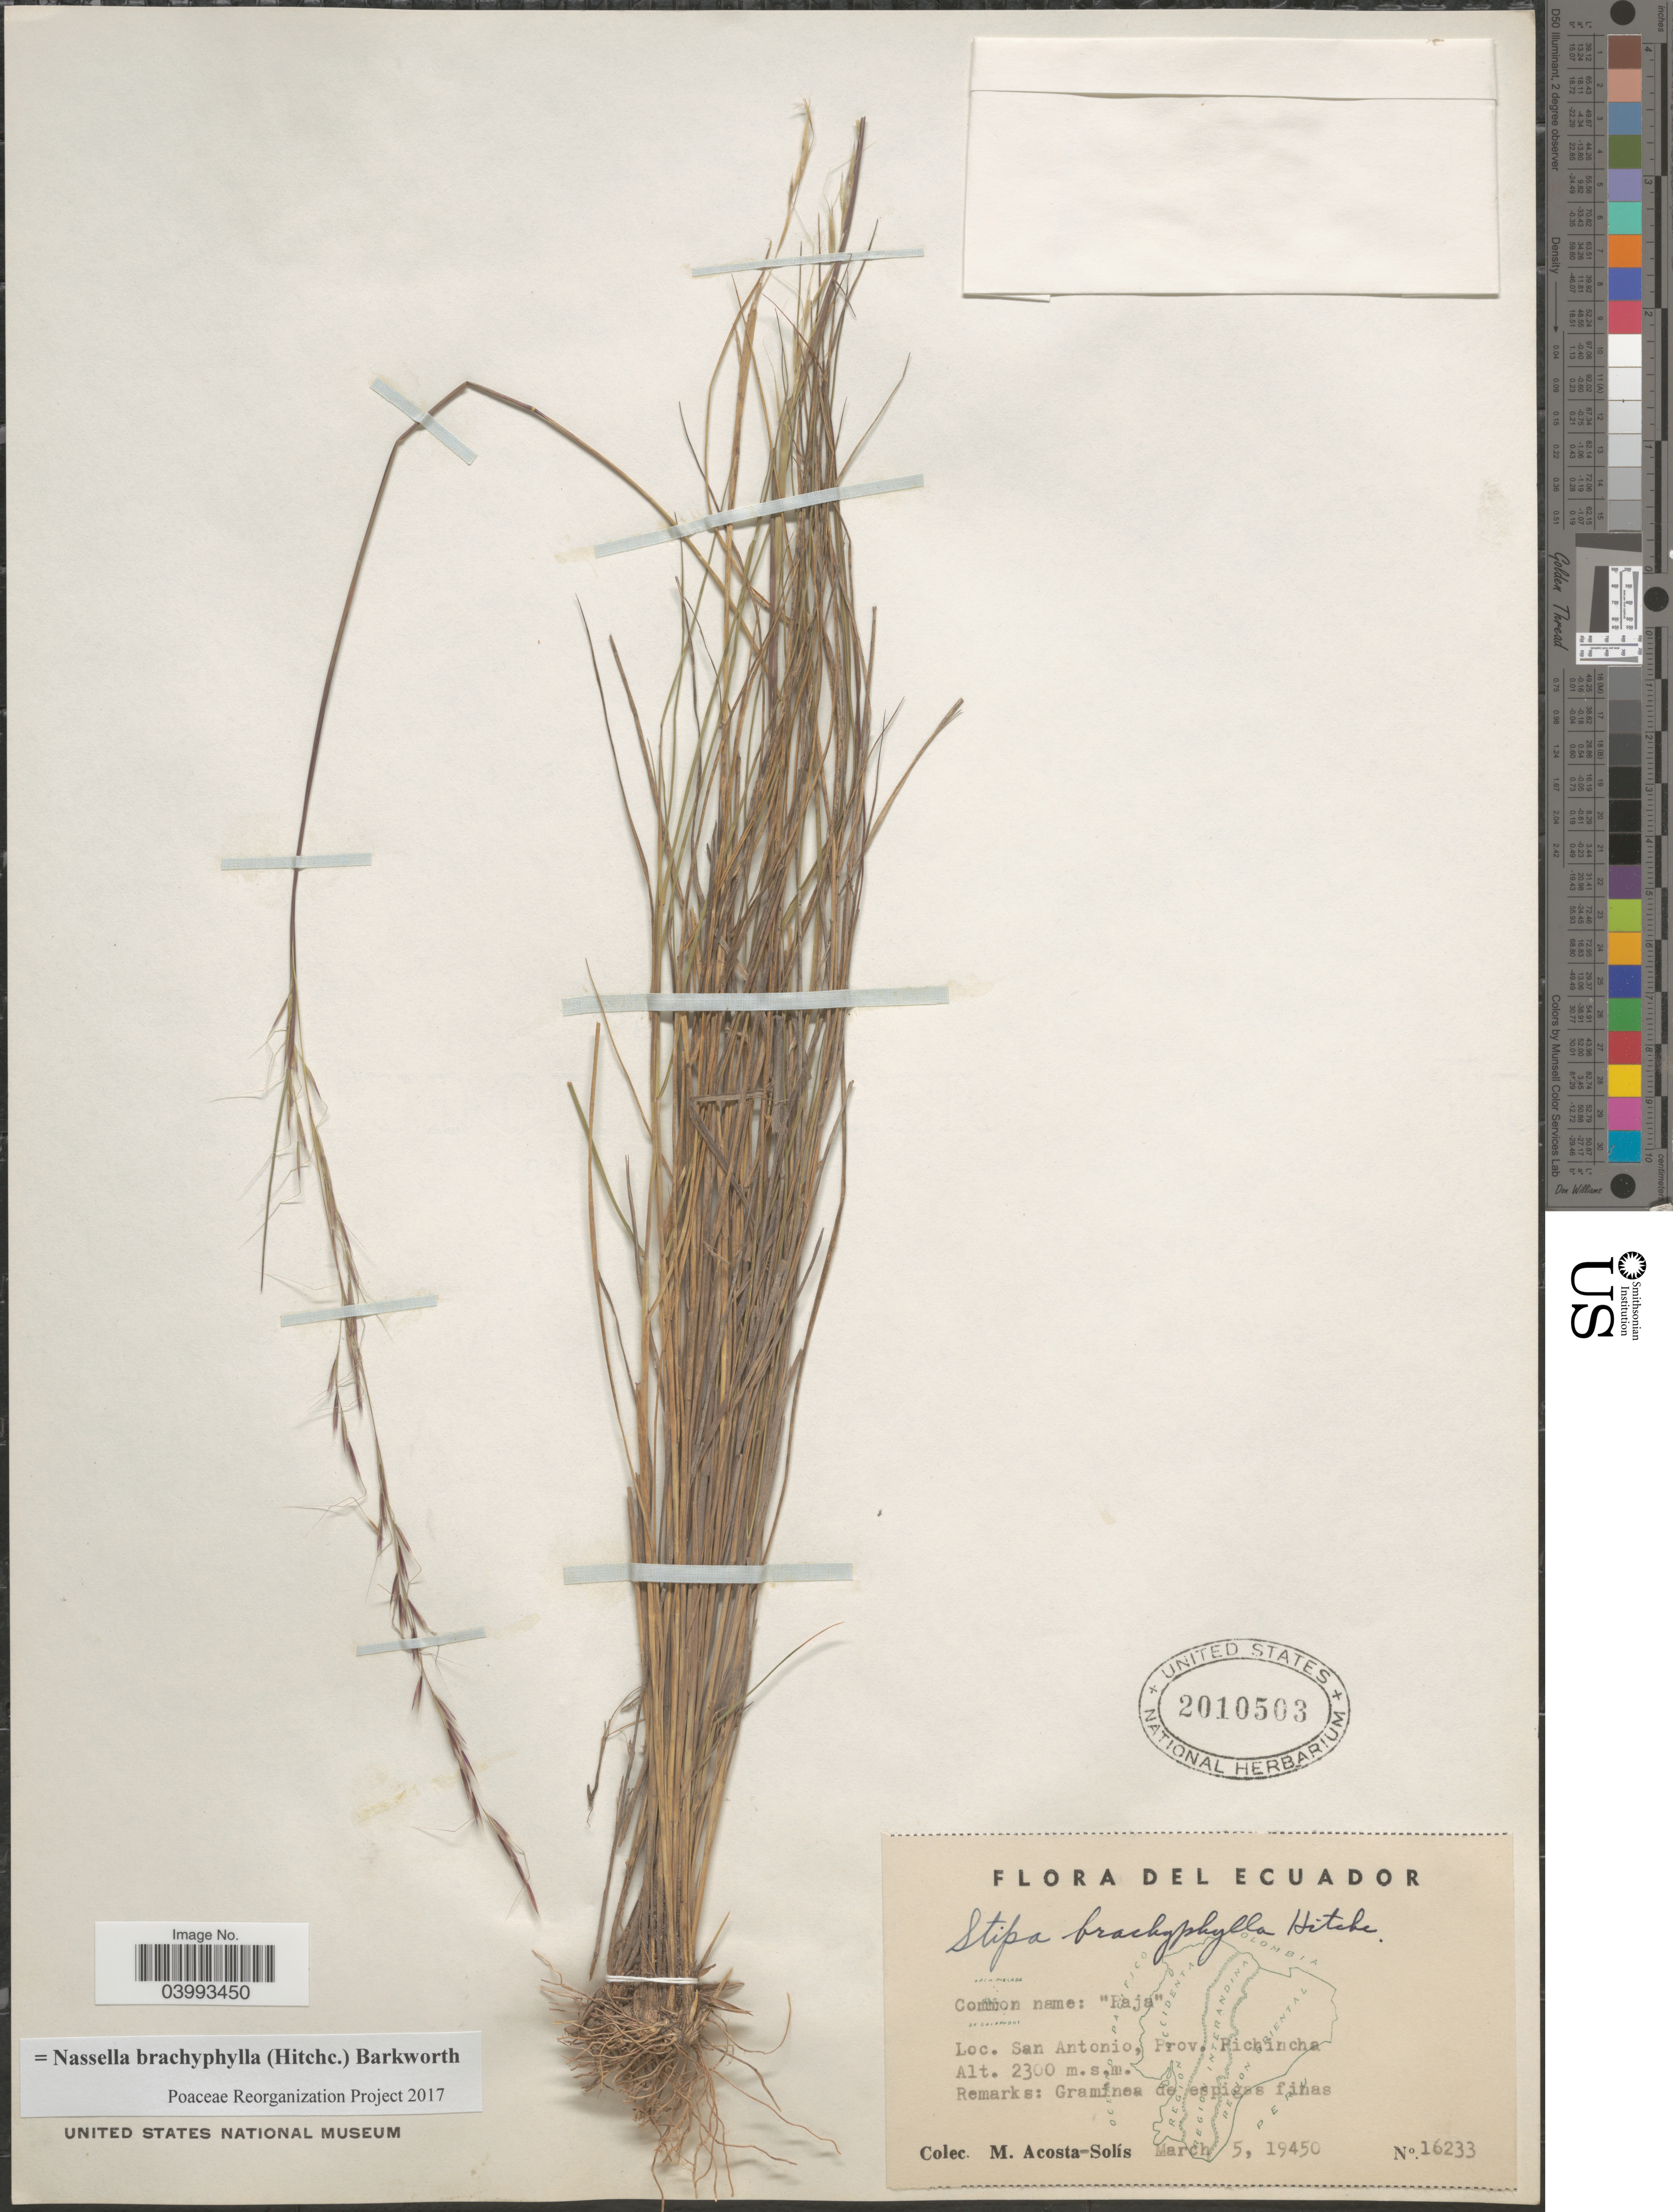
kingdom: Plantae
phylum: Tracheophyta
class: Liliopsida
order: Poales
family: Poaceae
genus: Nassella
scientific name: Nassella brachyphylla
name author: (Hitchc.) Barkworth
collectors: M. Acosta Solis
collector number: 16233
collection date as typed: March 5, 19450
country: Ecuador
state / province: Pichincha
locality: San Antonio.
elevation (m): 2300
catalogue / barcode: US 2010503